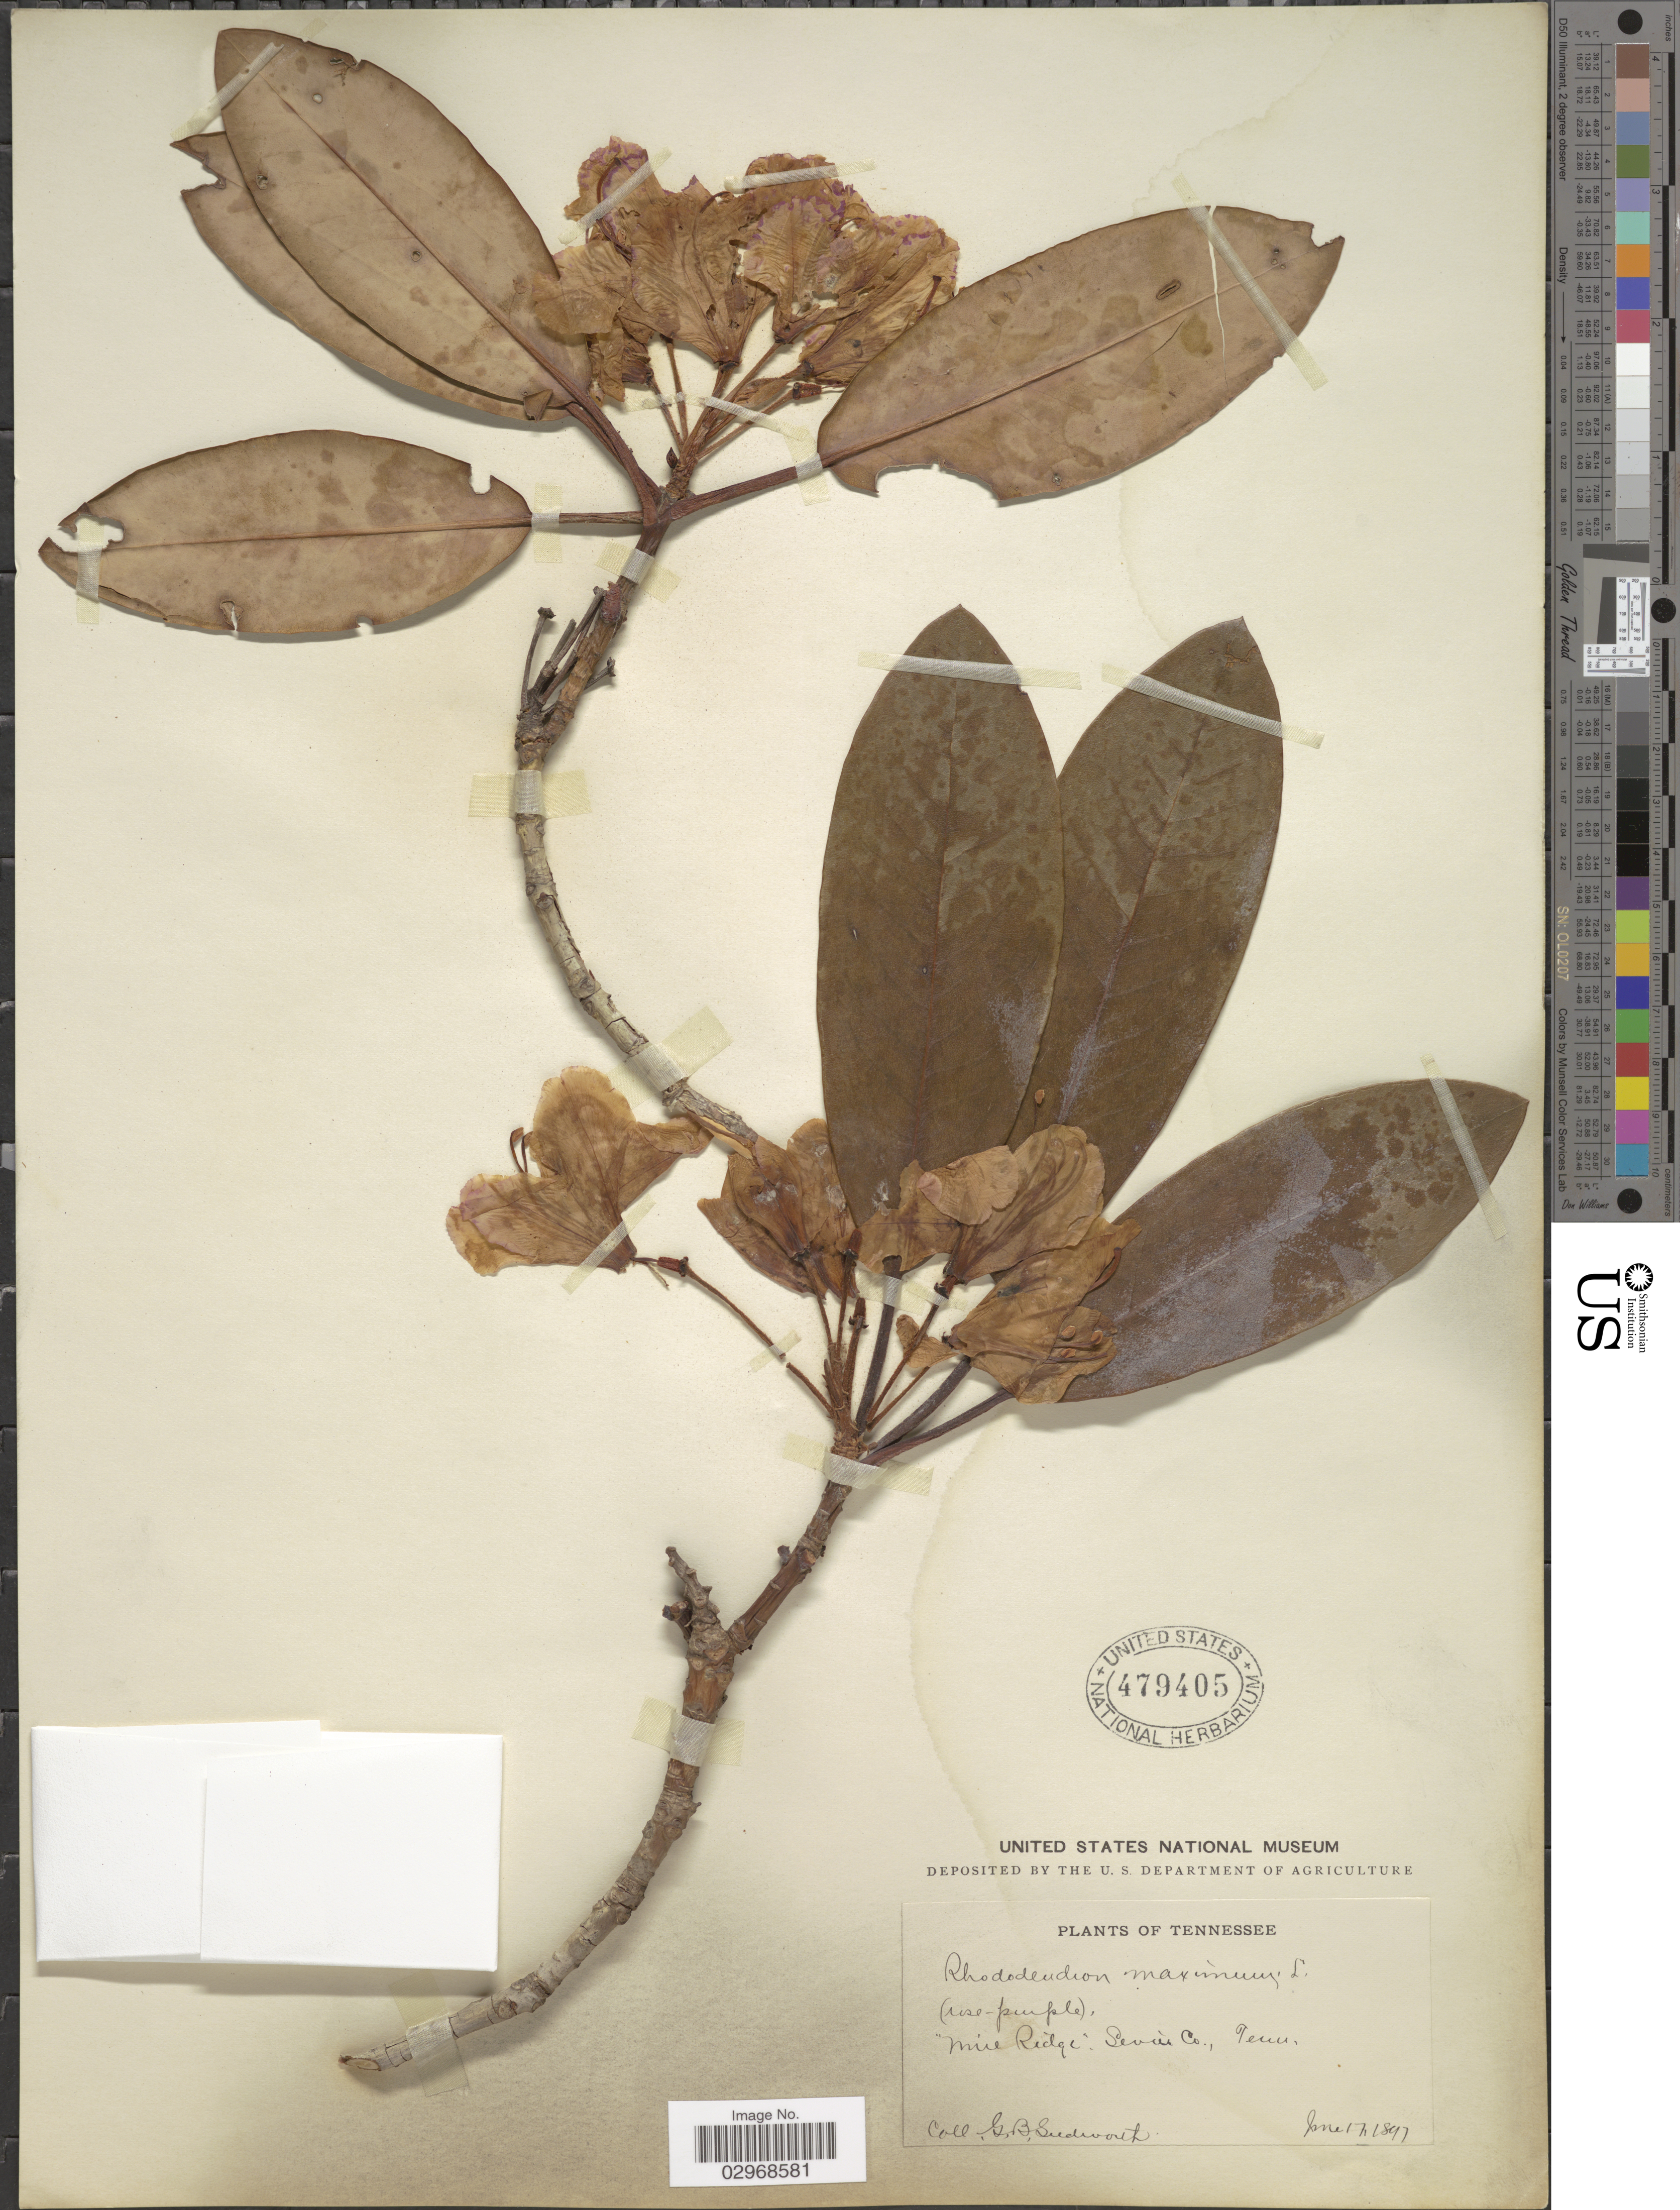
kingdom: Plantae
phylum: Tracheophyta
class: Magnoliopsida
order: Ericales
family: Ericaceae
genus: Rhododendron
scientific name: Rhododendron maximum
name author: L.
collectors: G. B. Sudworth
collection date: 1897-06-17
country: United States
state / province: Tennessee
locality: Mine Ridge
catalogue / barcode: US 479405